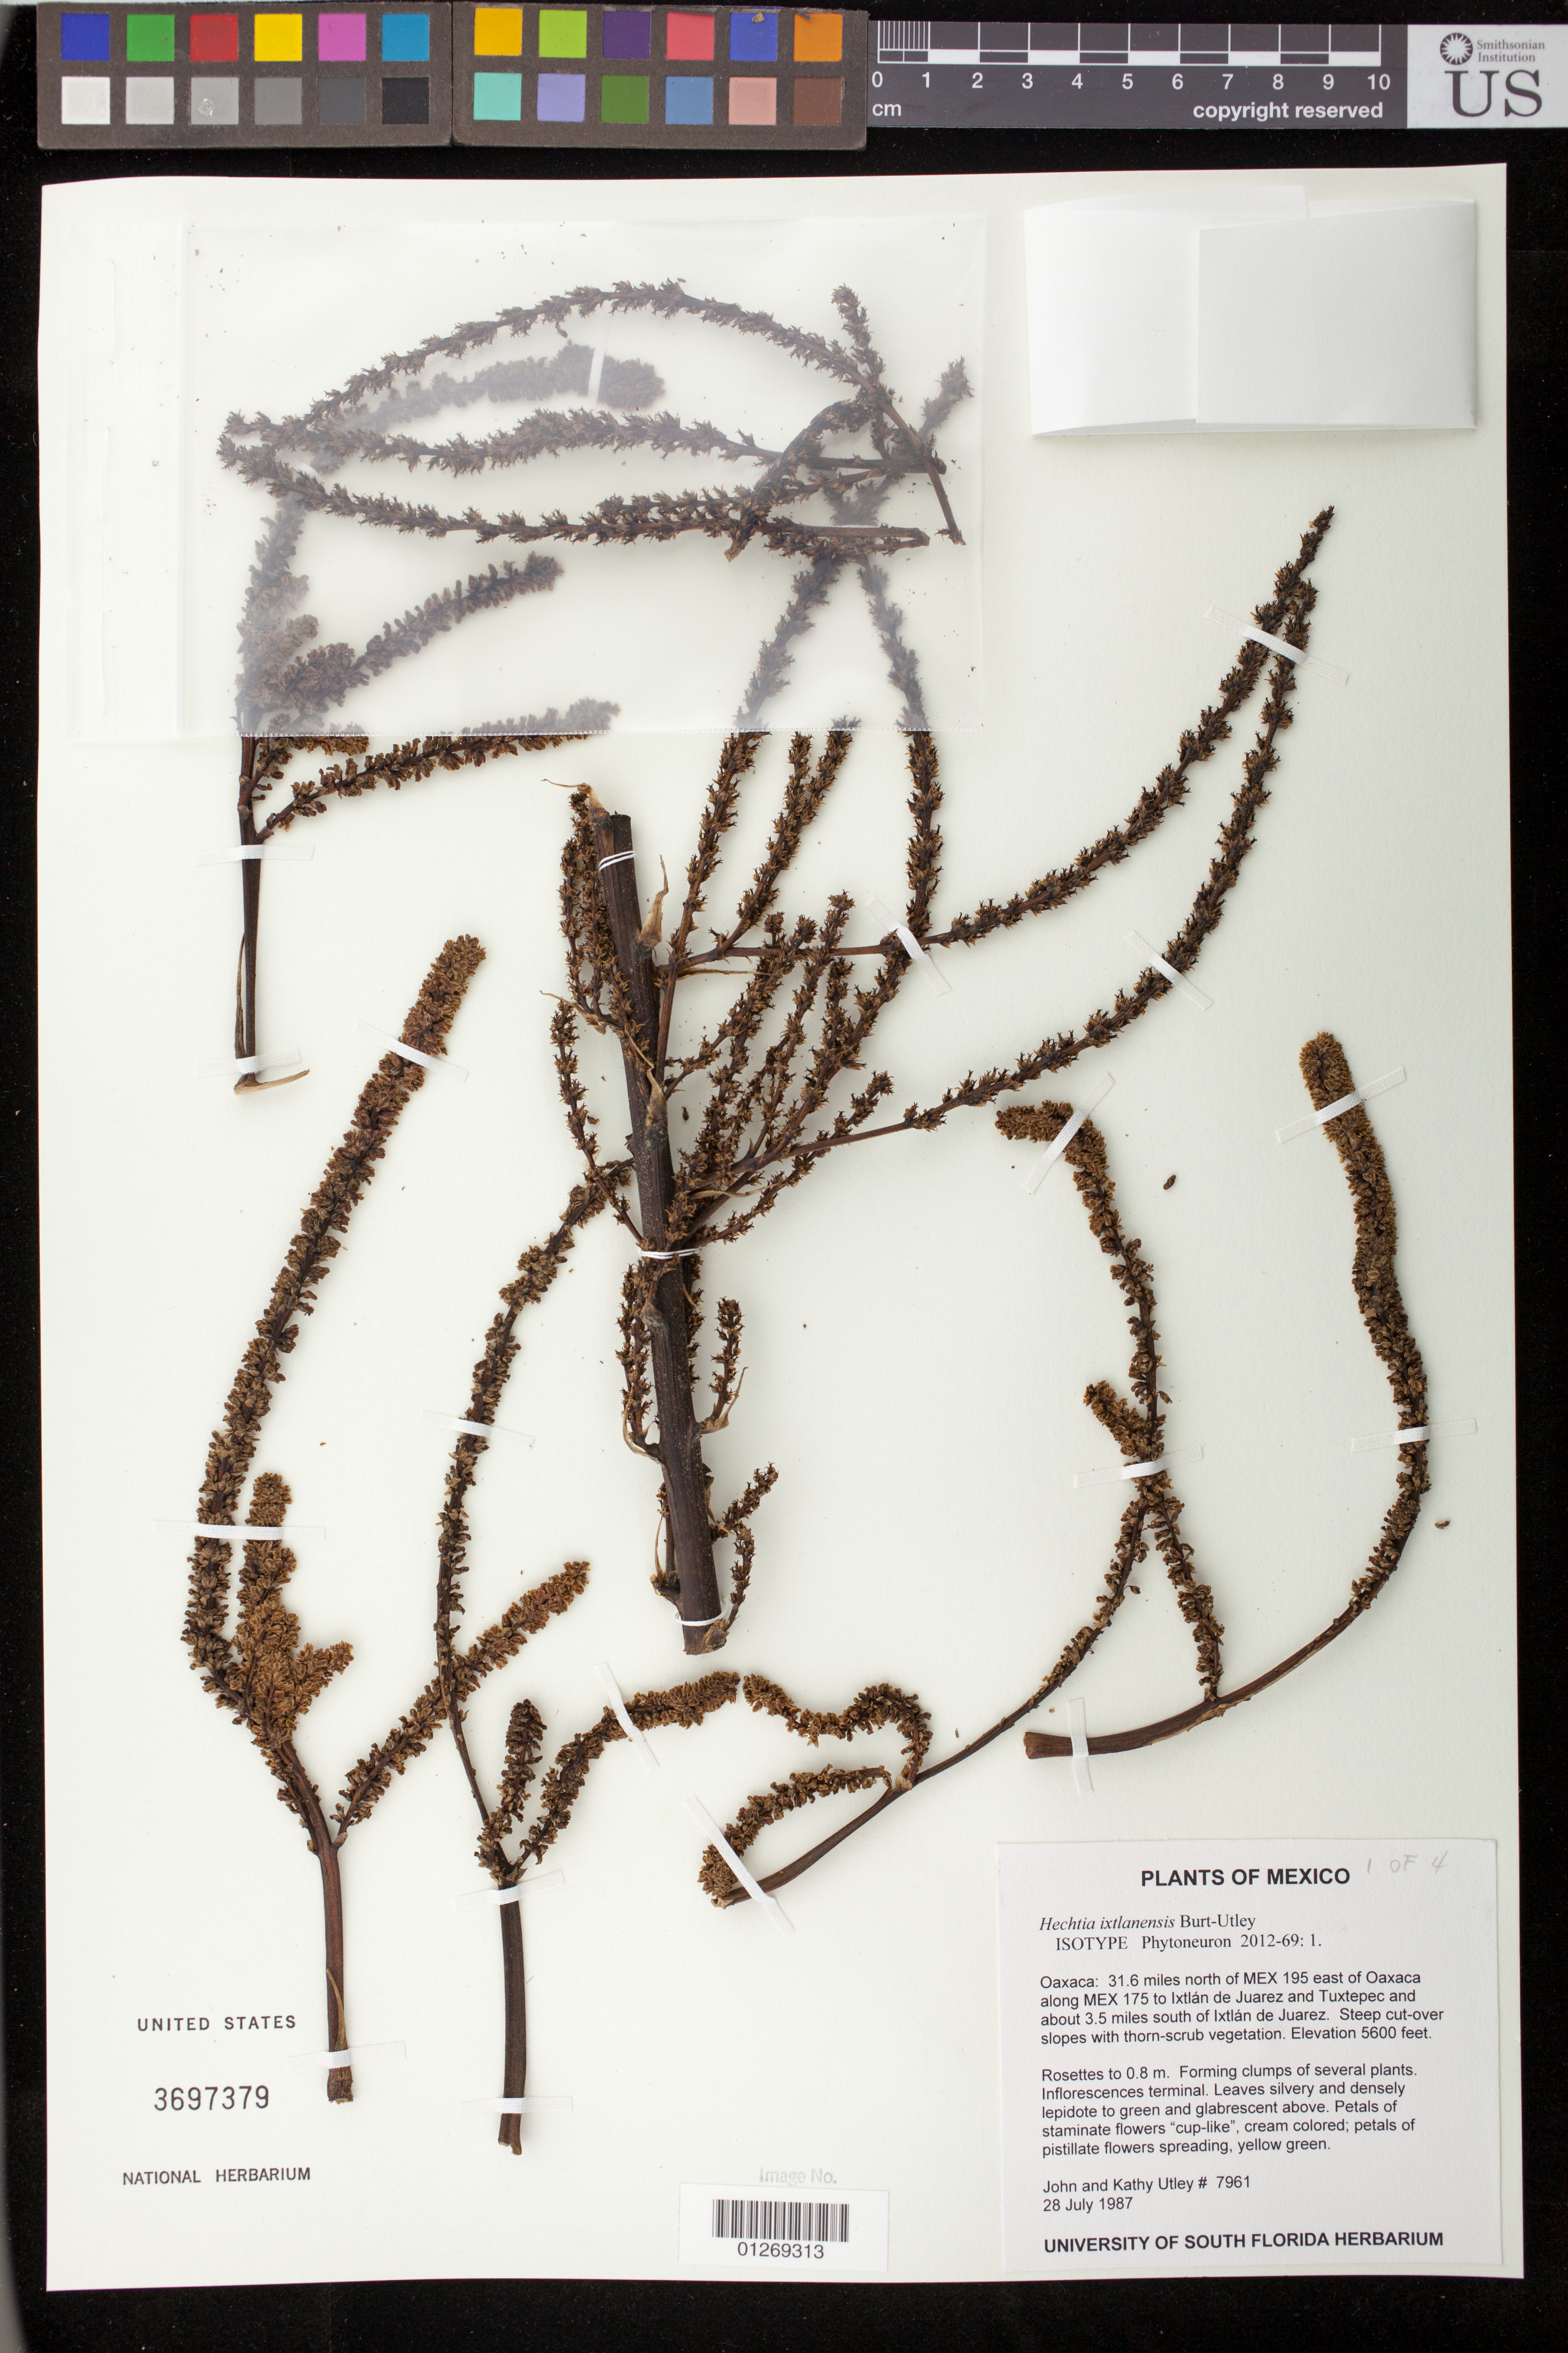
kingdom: Plantae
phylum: Tracheophyta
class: Liliopsida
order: Poales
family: Bromeliaceae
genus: Hechtia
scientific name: Hechtia ixtlanensis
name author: Burt-Utley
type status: Isotype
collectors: J. F. Utley & K. M. Burt-Utley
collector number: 7961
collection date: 1987-07-28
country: Mexico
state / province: Oaxaca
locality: Oaxaca: 31.6 miles north of MEX 195 east of Oaxaca along MEX 175 to Ixtlán de Juarez and Tuxtepec and about 3.5 miles south of Ixtlán de Juarez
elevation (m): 1707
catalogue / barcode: US 3697379